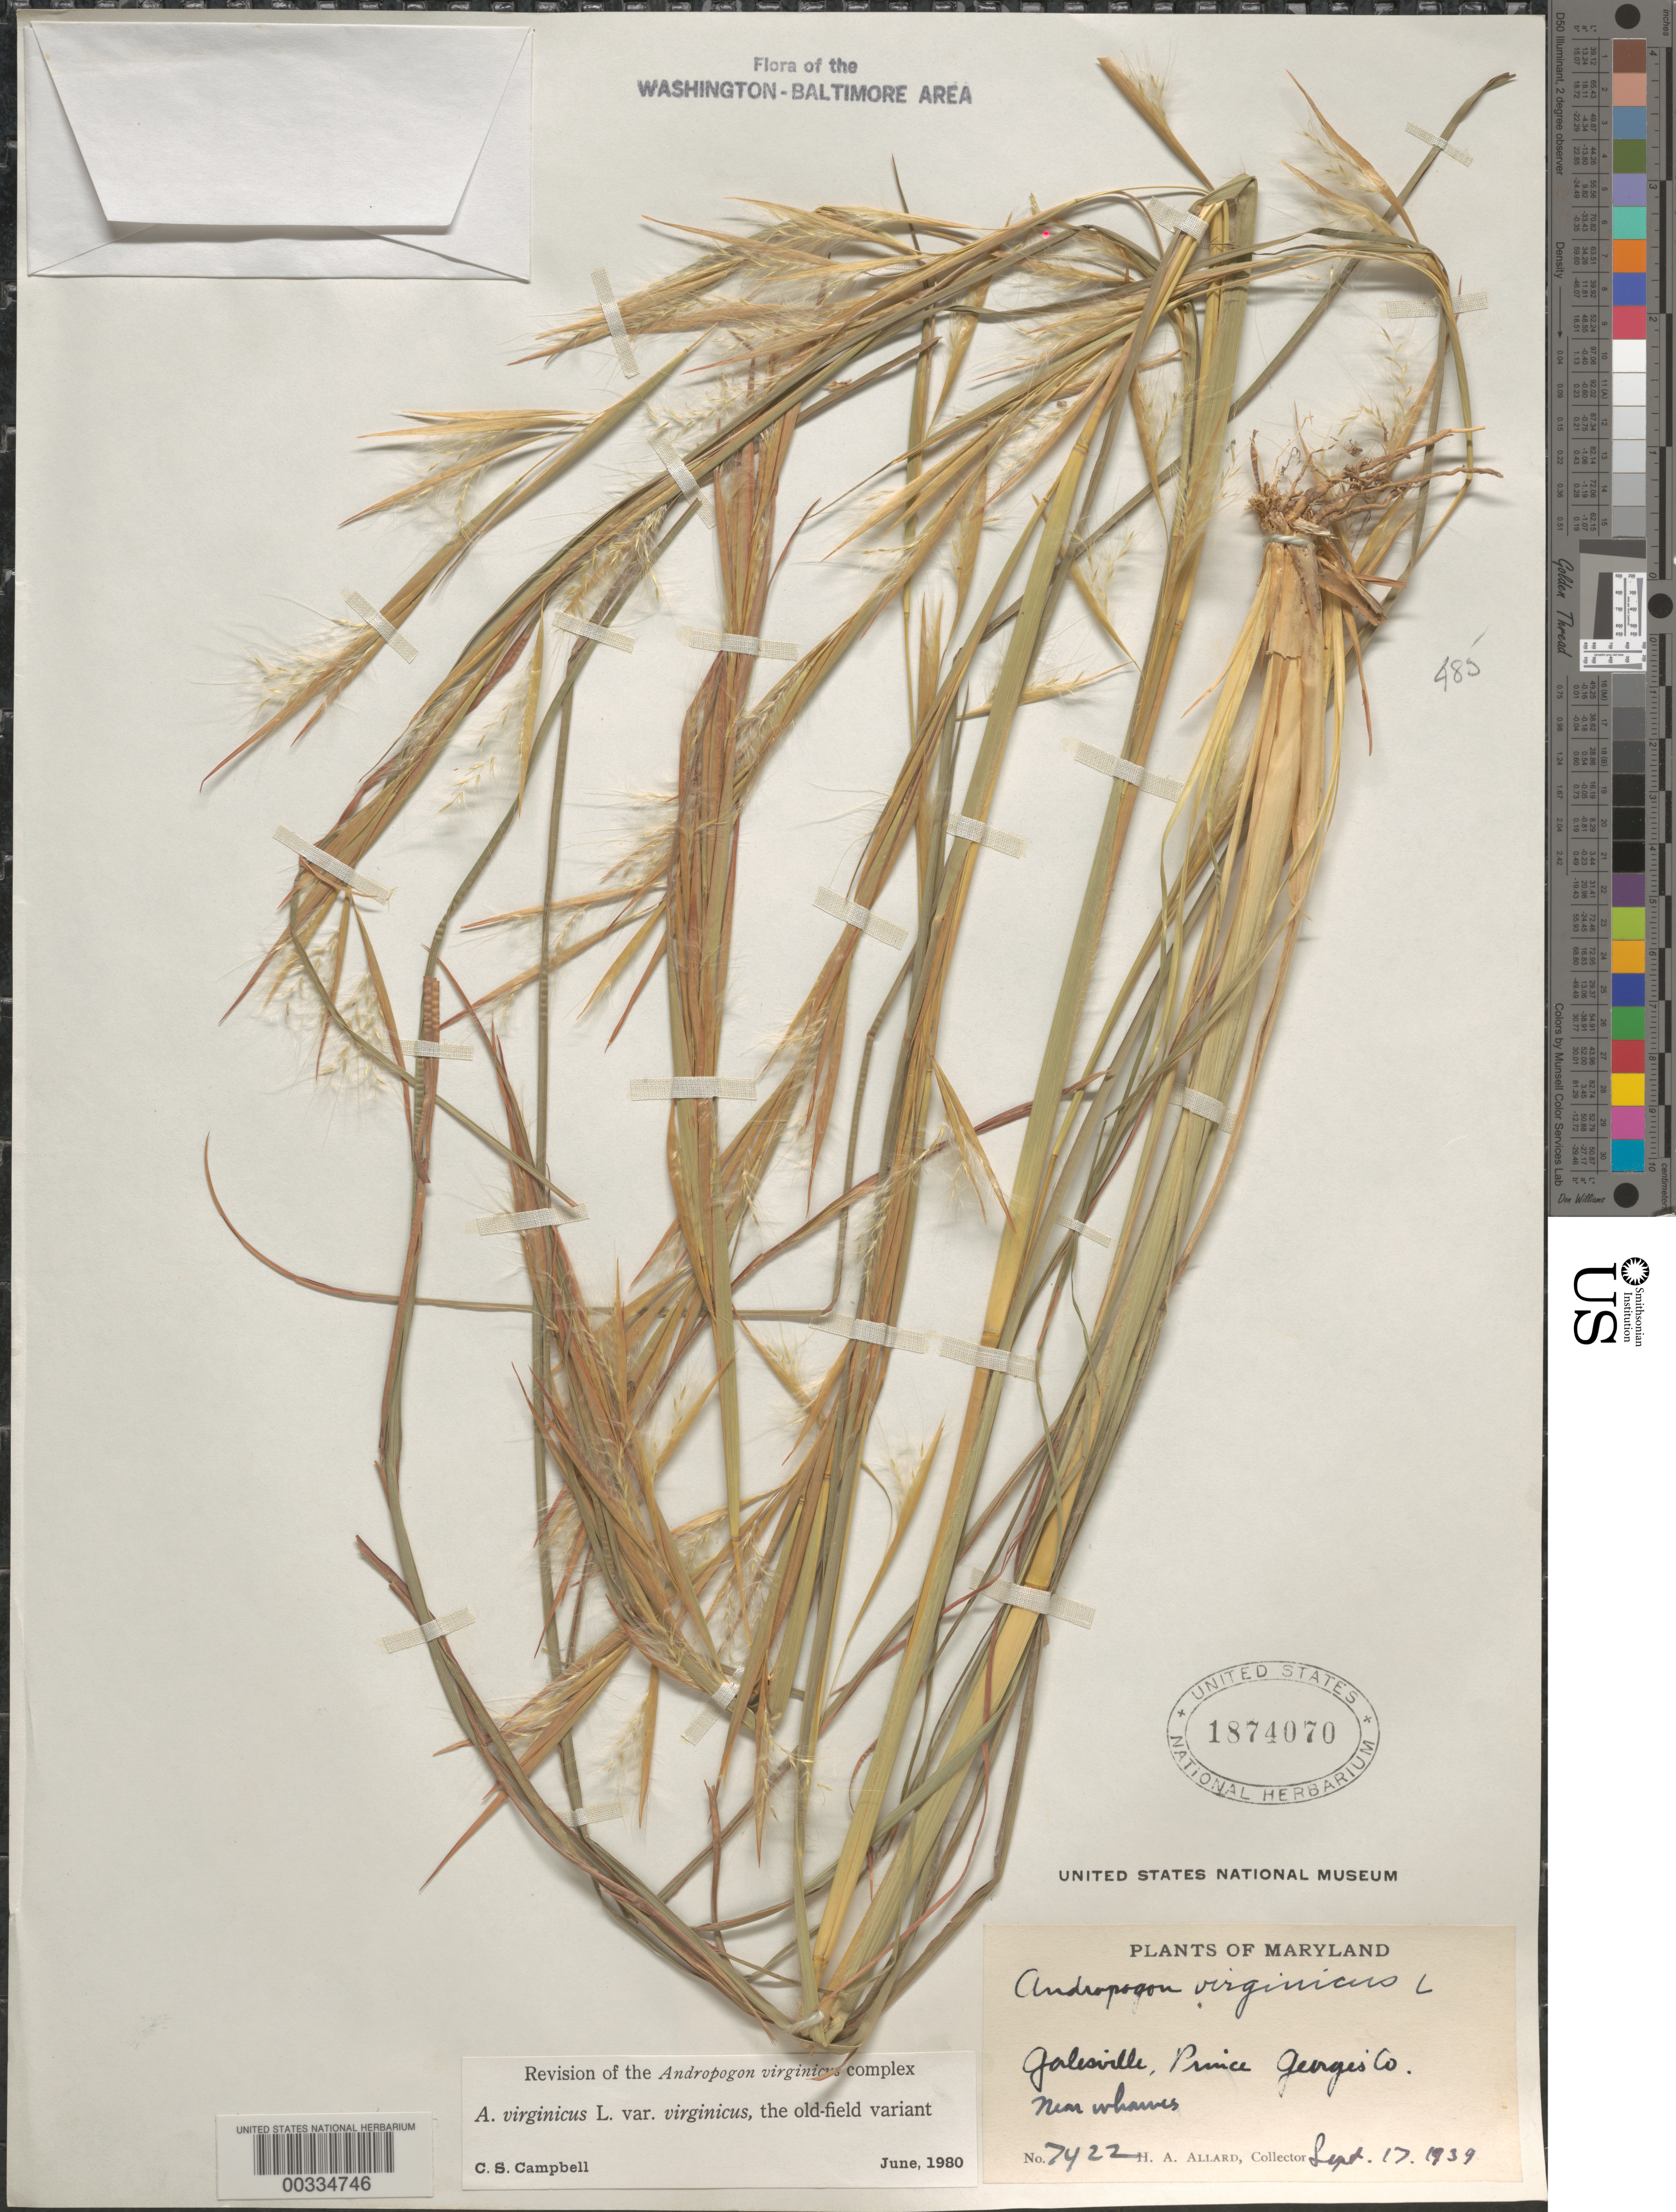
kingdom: Plantae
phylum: Tracheophyta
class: Liliopsida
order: Poales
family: Poaceae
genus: Andropogon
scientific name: Andropogon virginicus var. virginicus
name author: L.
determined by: Campbell, C. S.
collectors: H. A. Allard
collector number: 7422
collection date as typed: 17 Sep 1939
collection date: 1939-09-17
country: United States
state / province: Maryland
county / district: Anne Arundel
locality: Galesville, near Wharves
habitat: Near wharves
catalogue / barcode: US 1874070